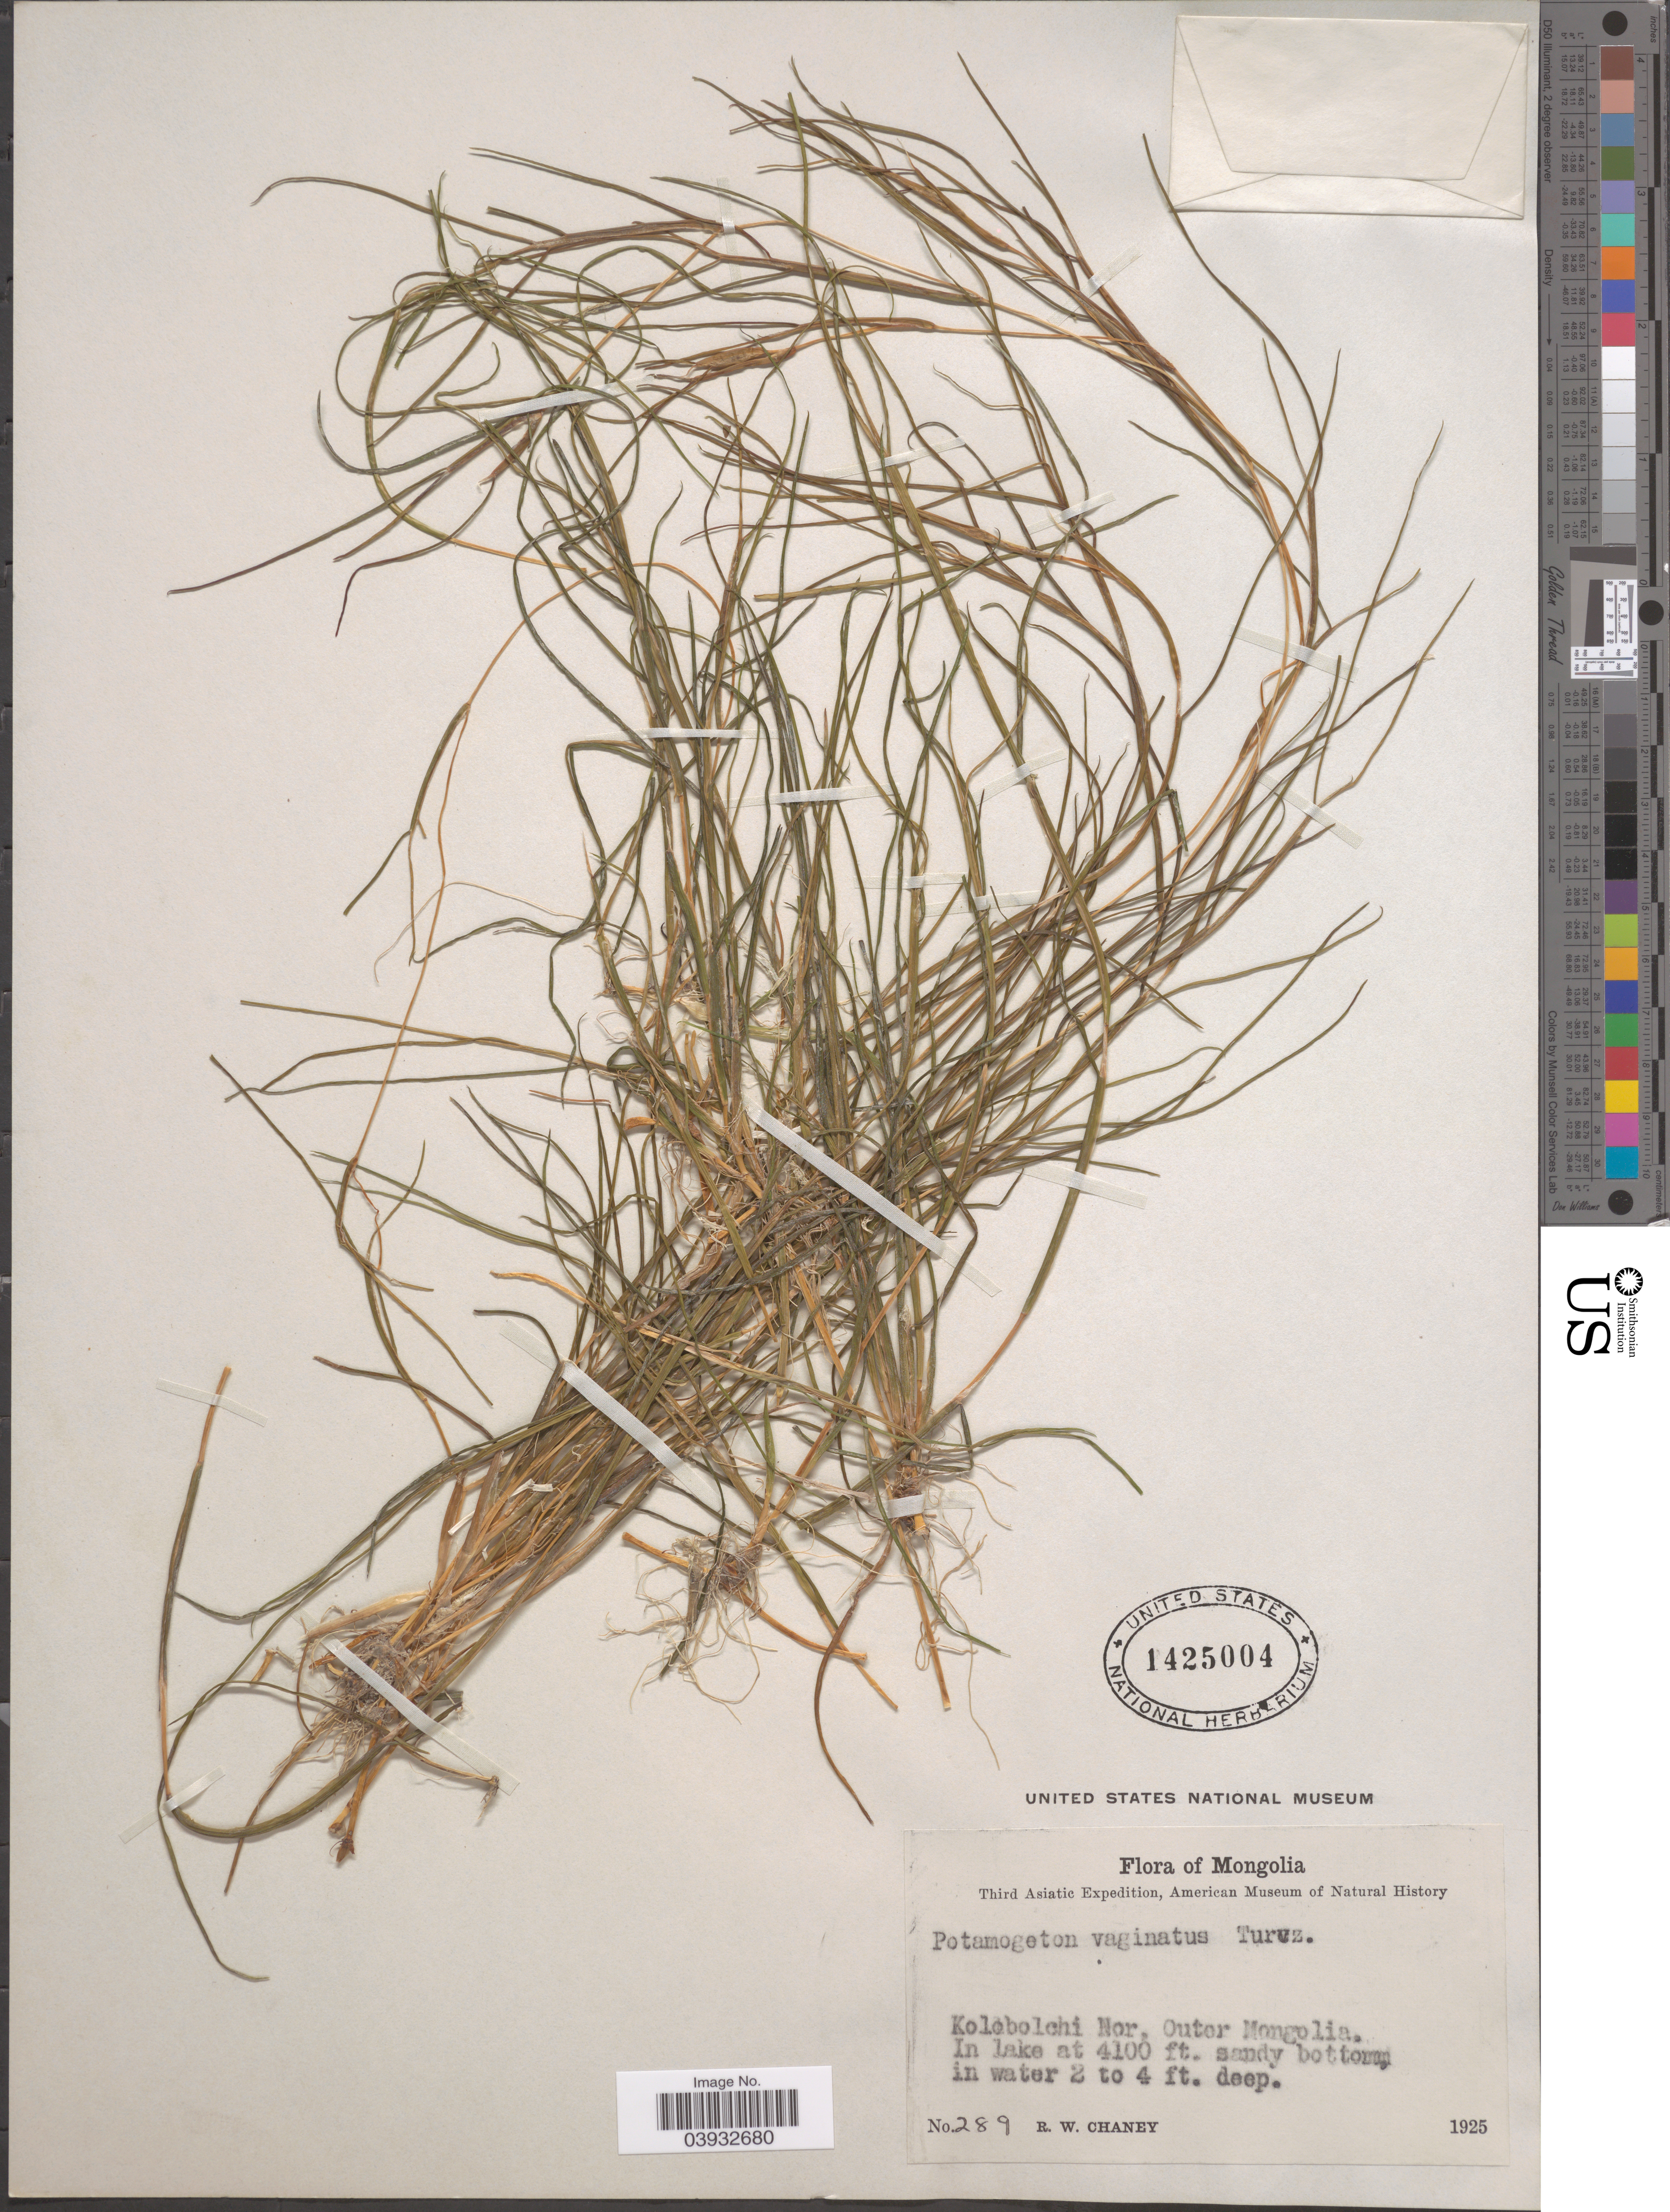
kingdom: Plantae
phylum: Tracheophyta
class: Liliopsida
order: Alismatales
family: Potamogetonaceae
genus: Potamogeton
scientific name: Potamogeton vaginatus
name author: Turcz.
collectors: R. Chaney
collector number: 289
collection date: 1925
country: Mongolia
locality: Kolobolchi Nor, Outer Mongolia.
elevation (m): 1250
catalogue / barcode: US 1425004